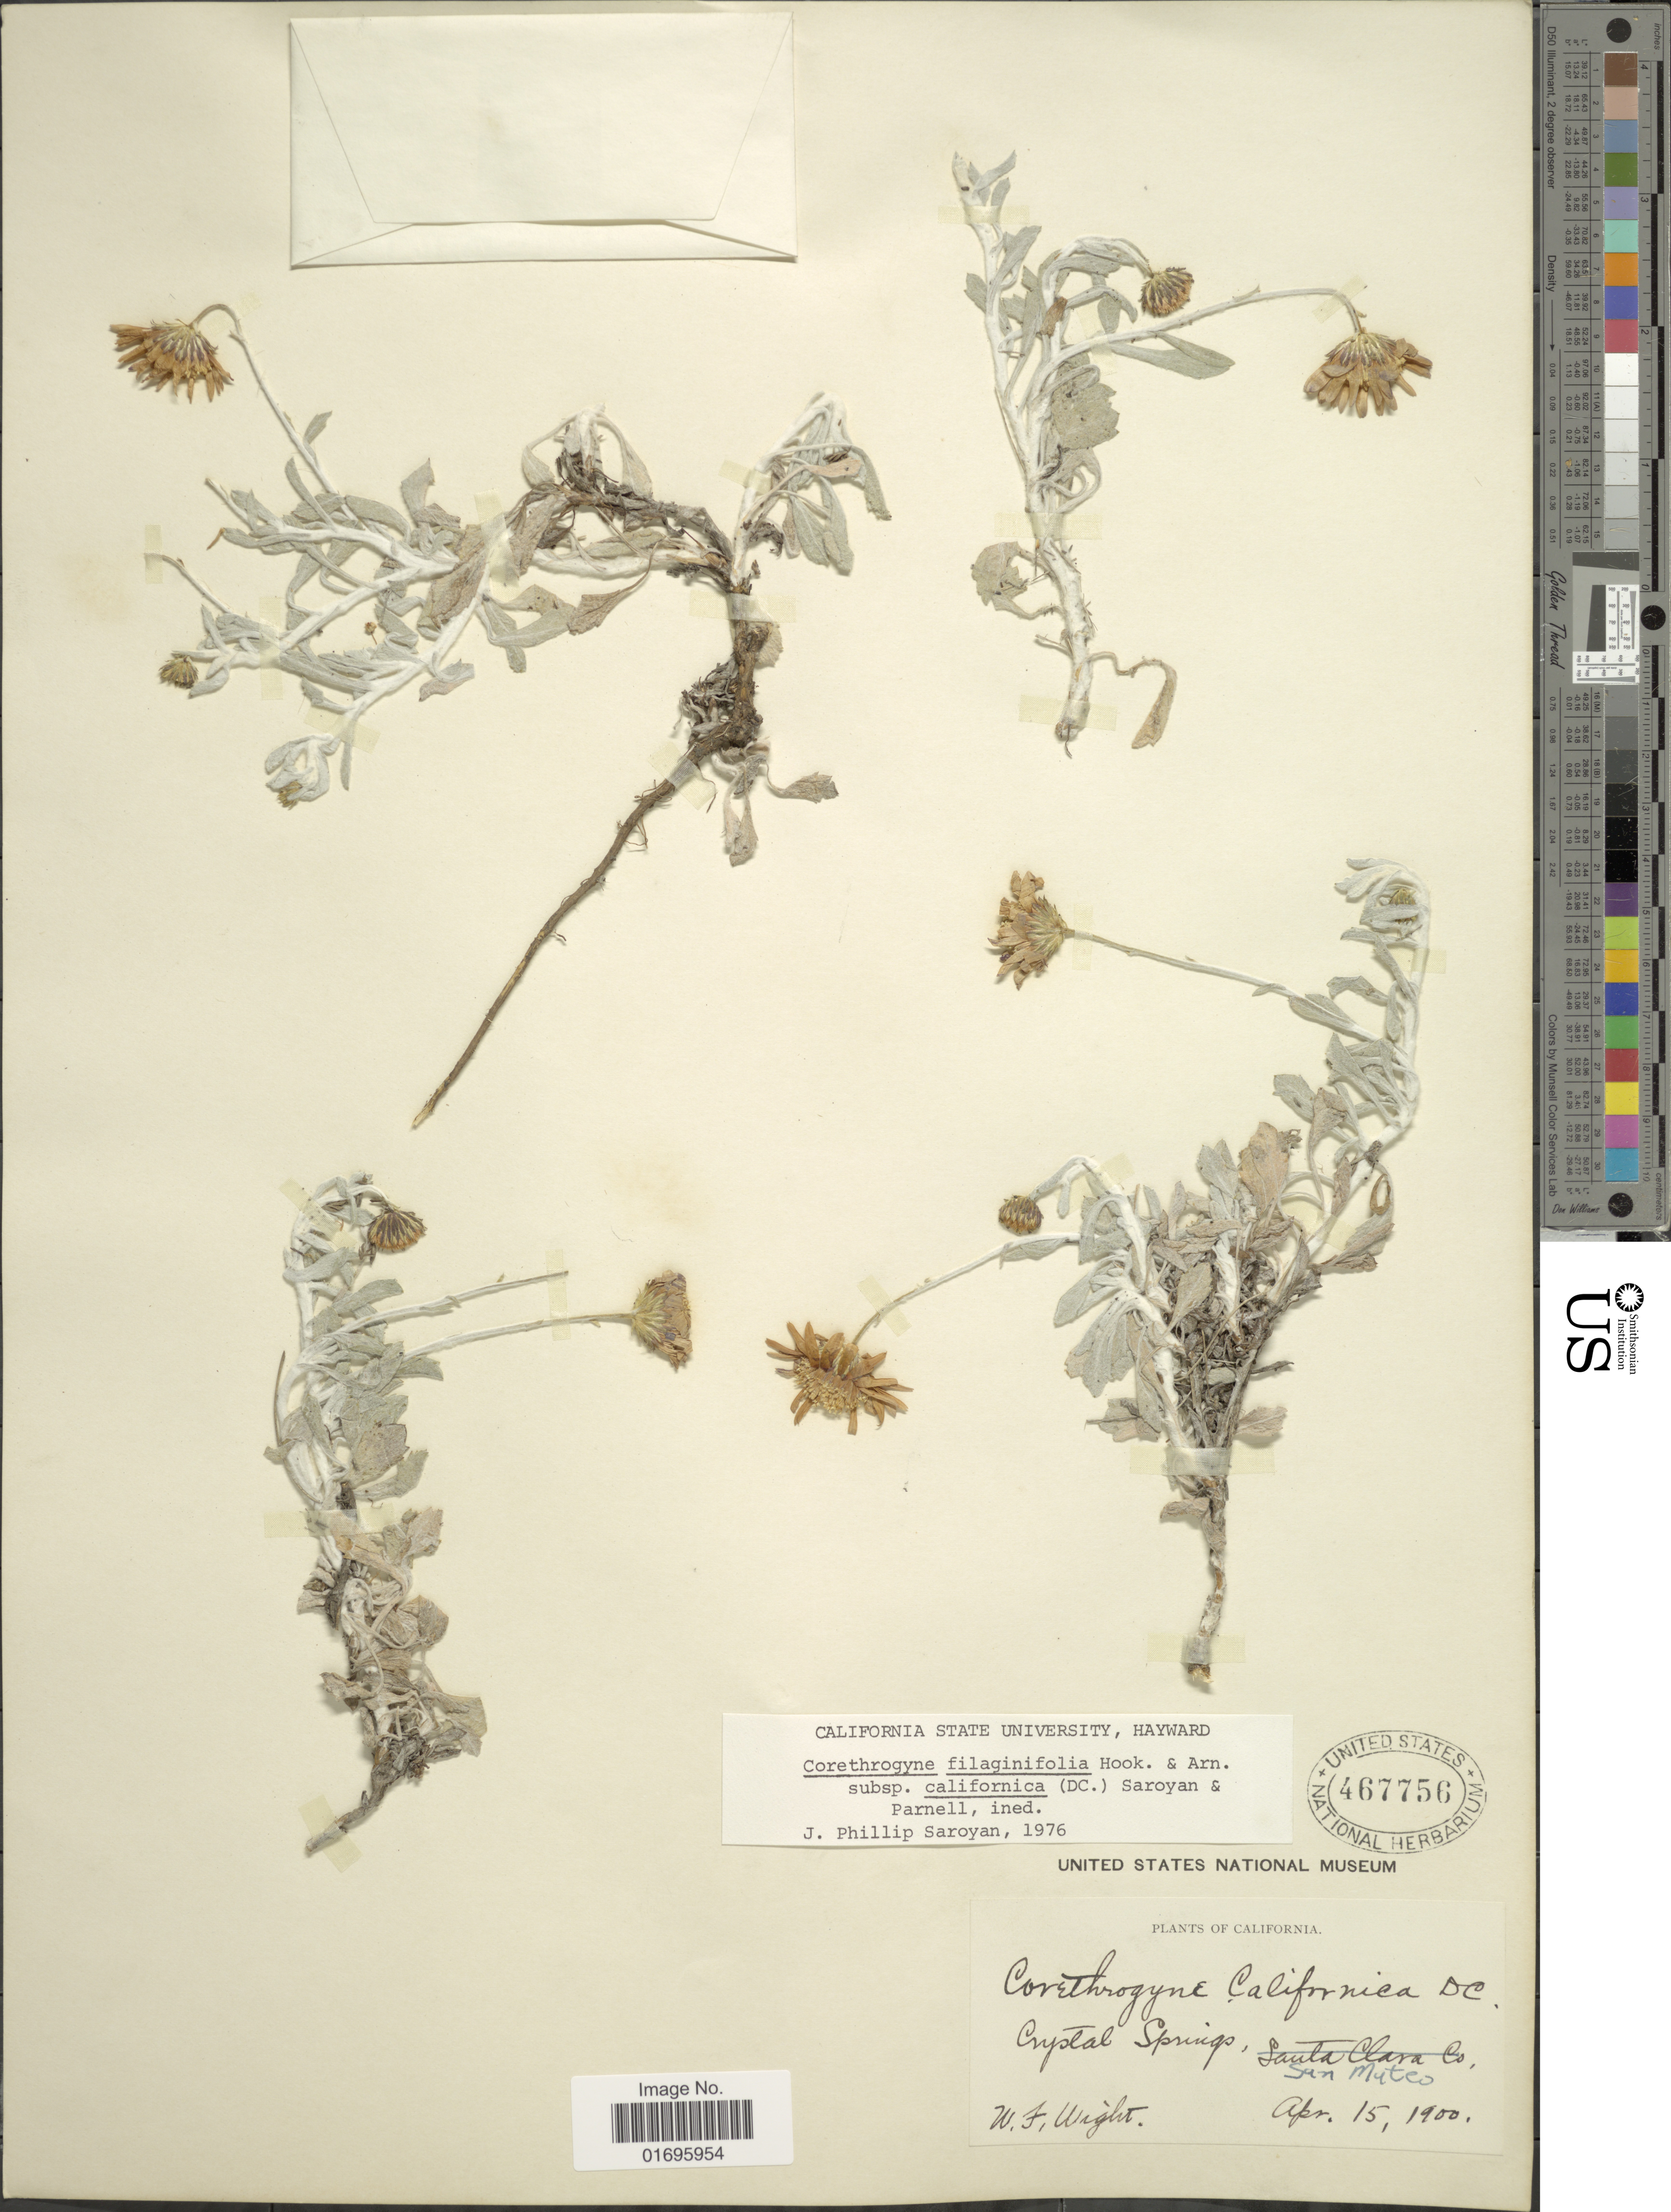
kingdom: Plantae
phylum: Tracheophyta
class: Magnoliopsida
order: Asterales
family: Asteraceae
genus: Corethrogyne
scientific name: Corethrogyne filaginifolia var. californica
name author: (DC.) Saroyan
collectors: W. F. Wright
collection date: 1900-04-15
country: United States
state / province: California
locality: Crystal Springs, San Mateo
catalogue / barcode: US 467756